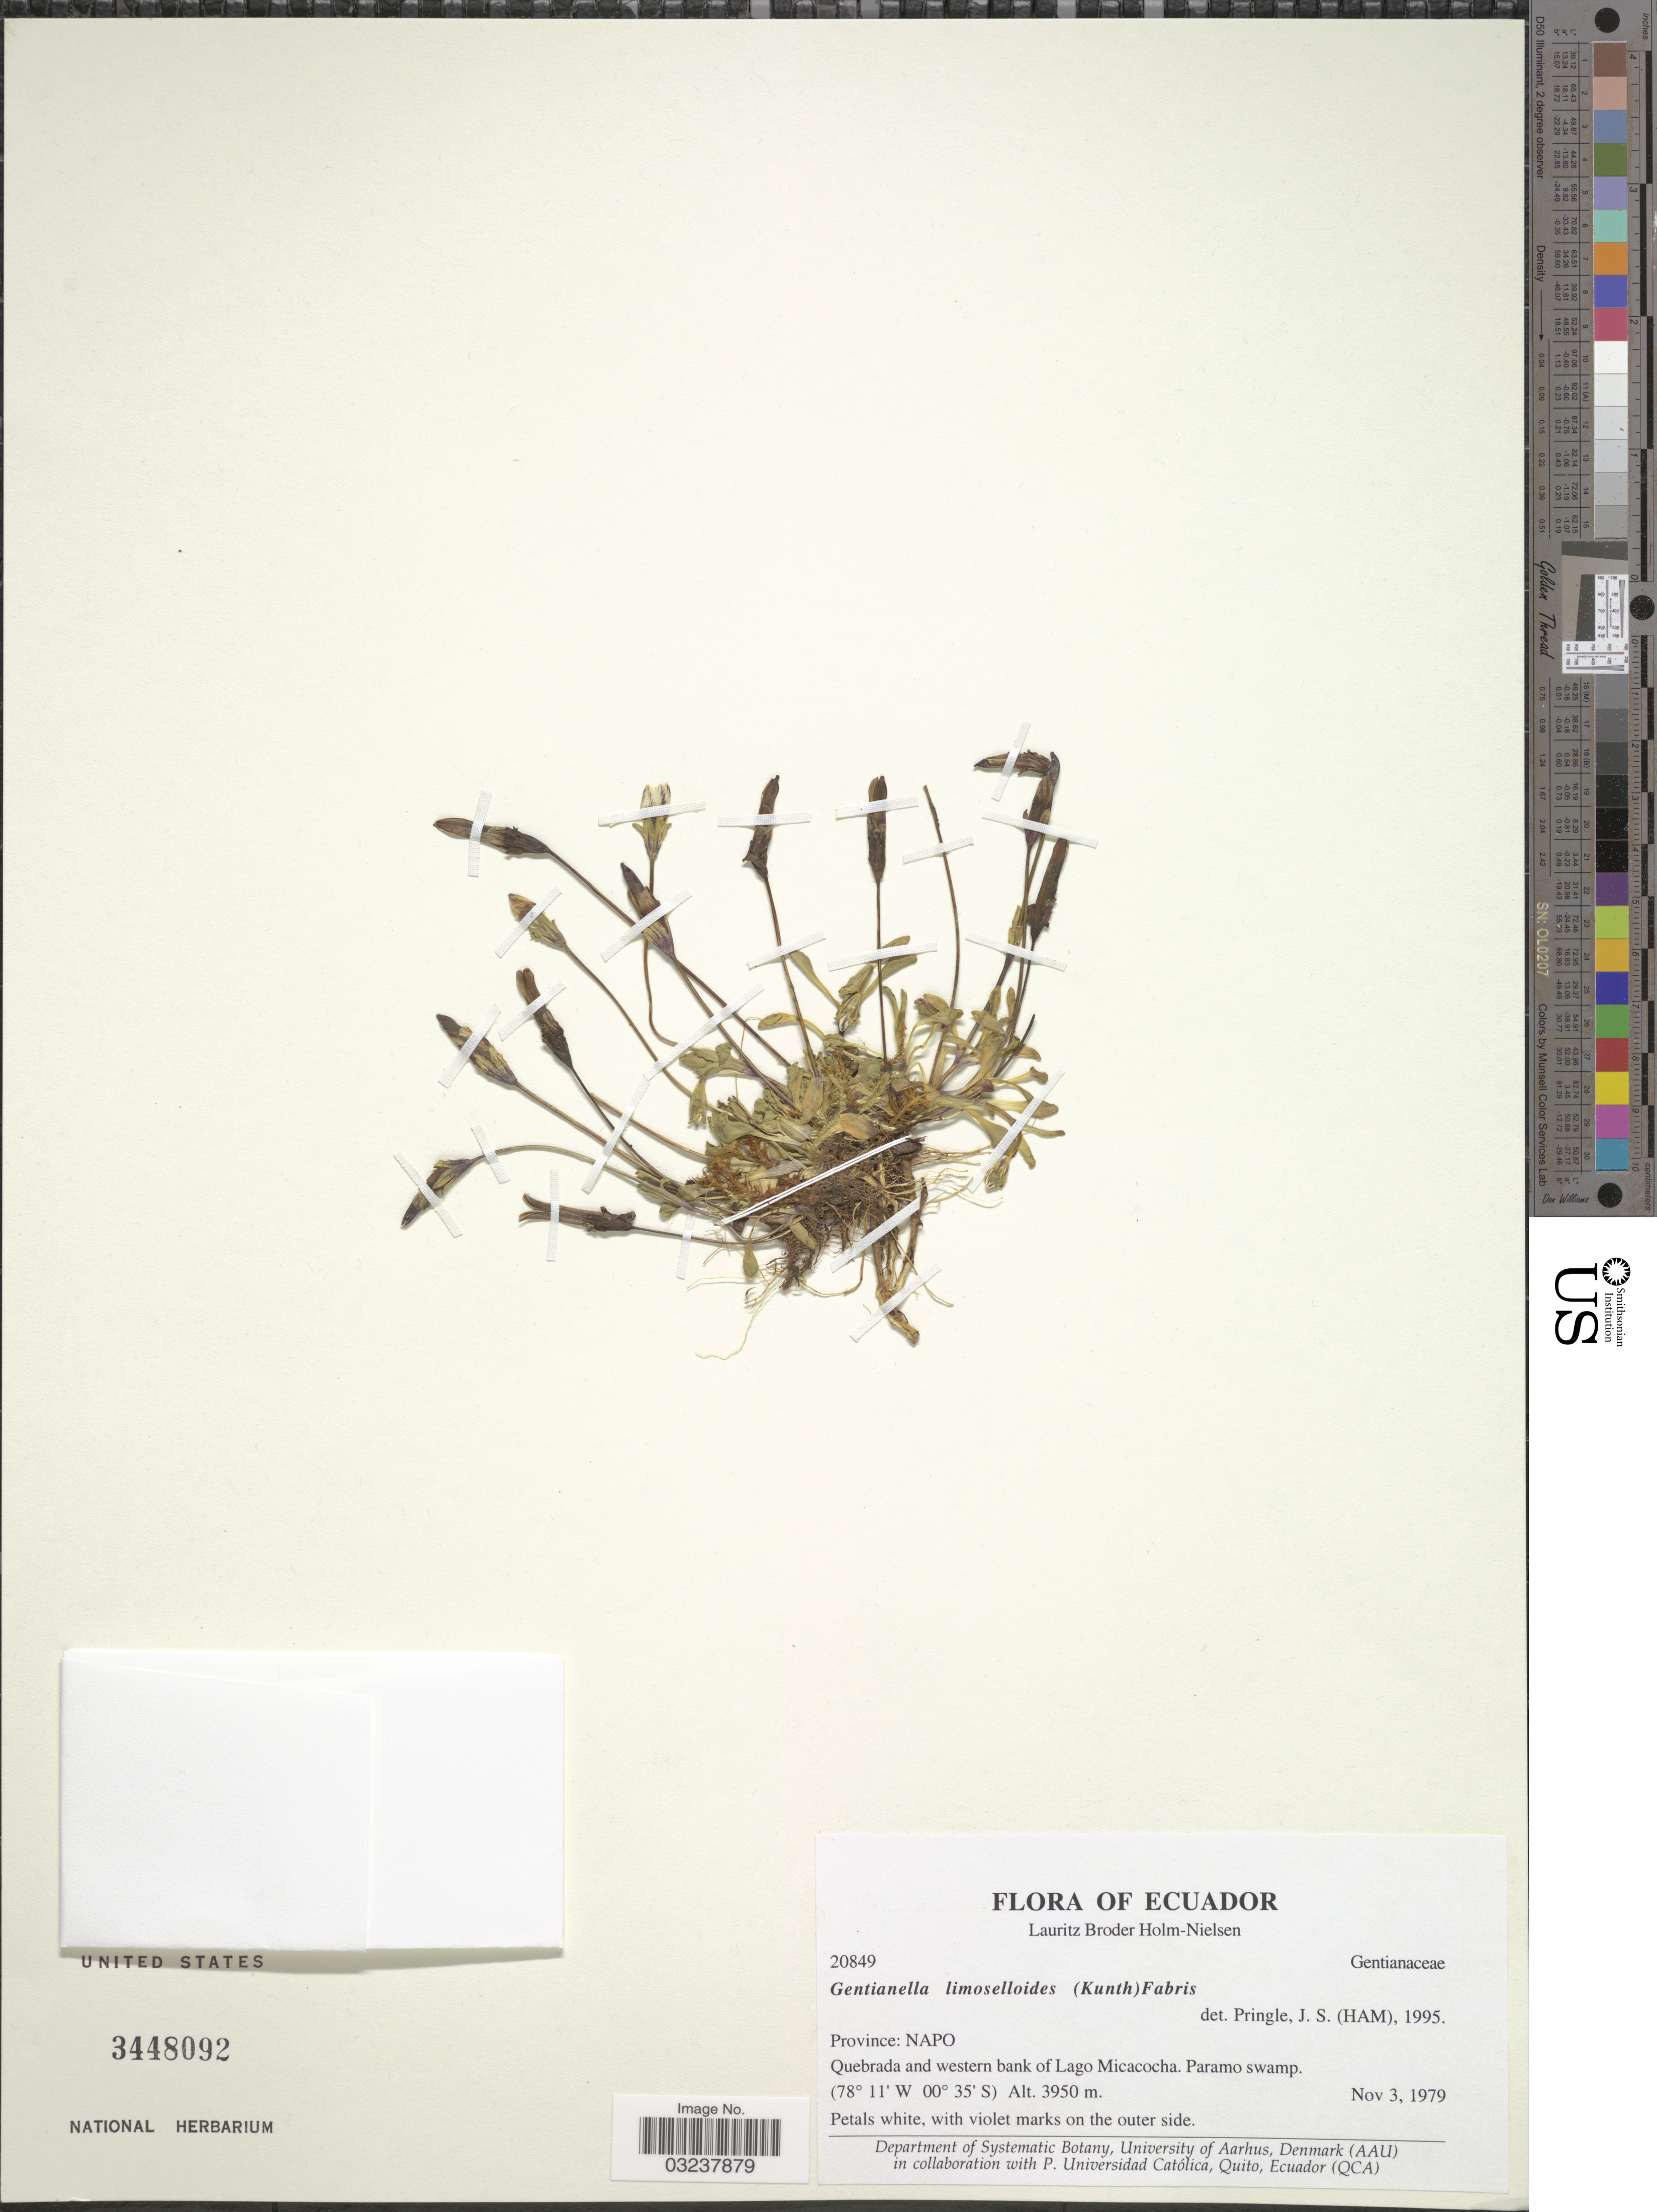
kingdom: Plantae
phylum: Tracheophyta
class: Magnoliopsida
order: Gentianales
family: Gentianaceae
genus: Gentianella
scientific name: Gentianella limoselloides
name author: (Kunth) Fabris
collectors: L. B. Holm-Nielsen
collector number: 20849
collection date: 1979-11-03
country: Ecuador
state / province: Napo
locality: Quebrada and western bank of Lago Micacocha.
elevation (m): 3950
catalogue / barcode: US 3448092